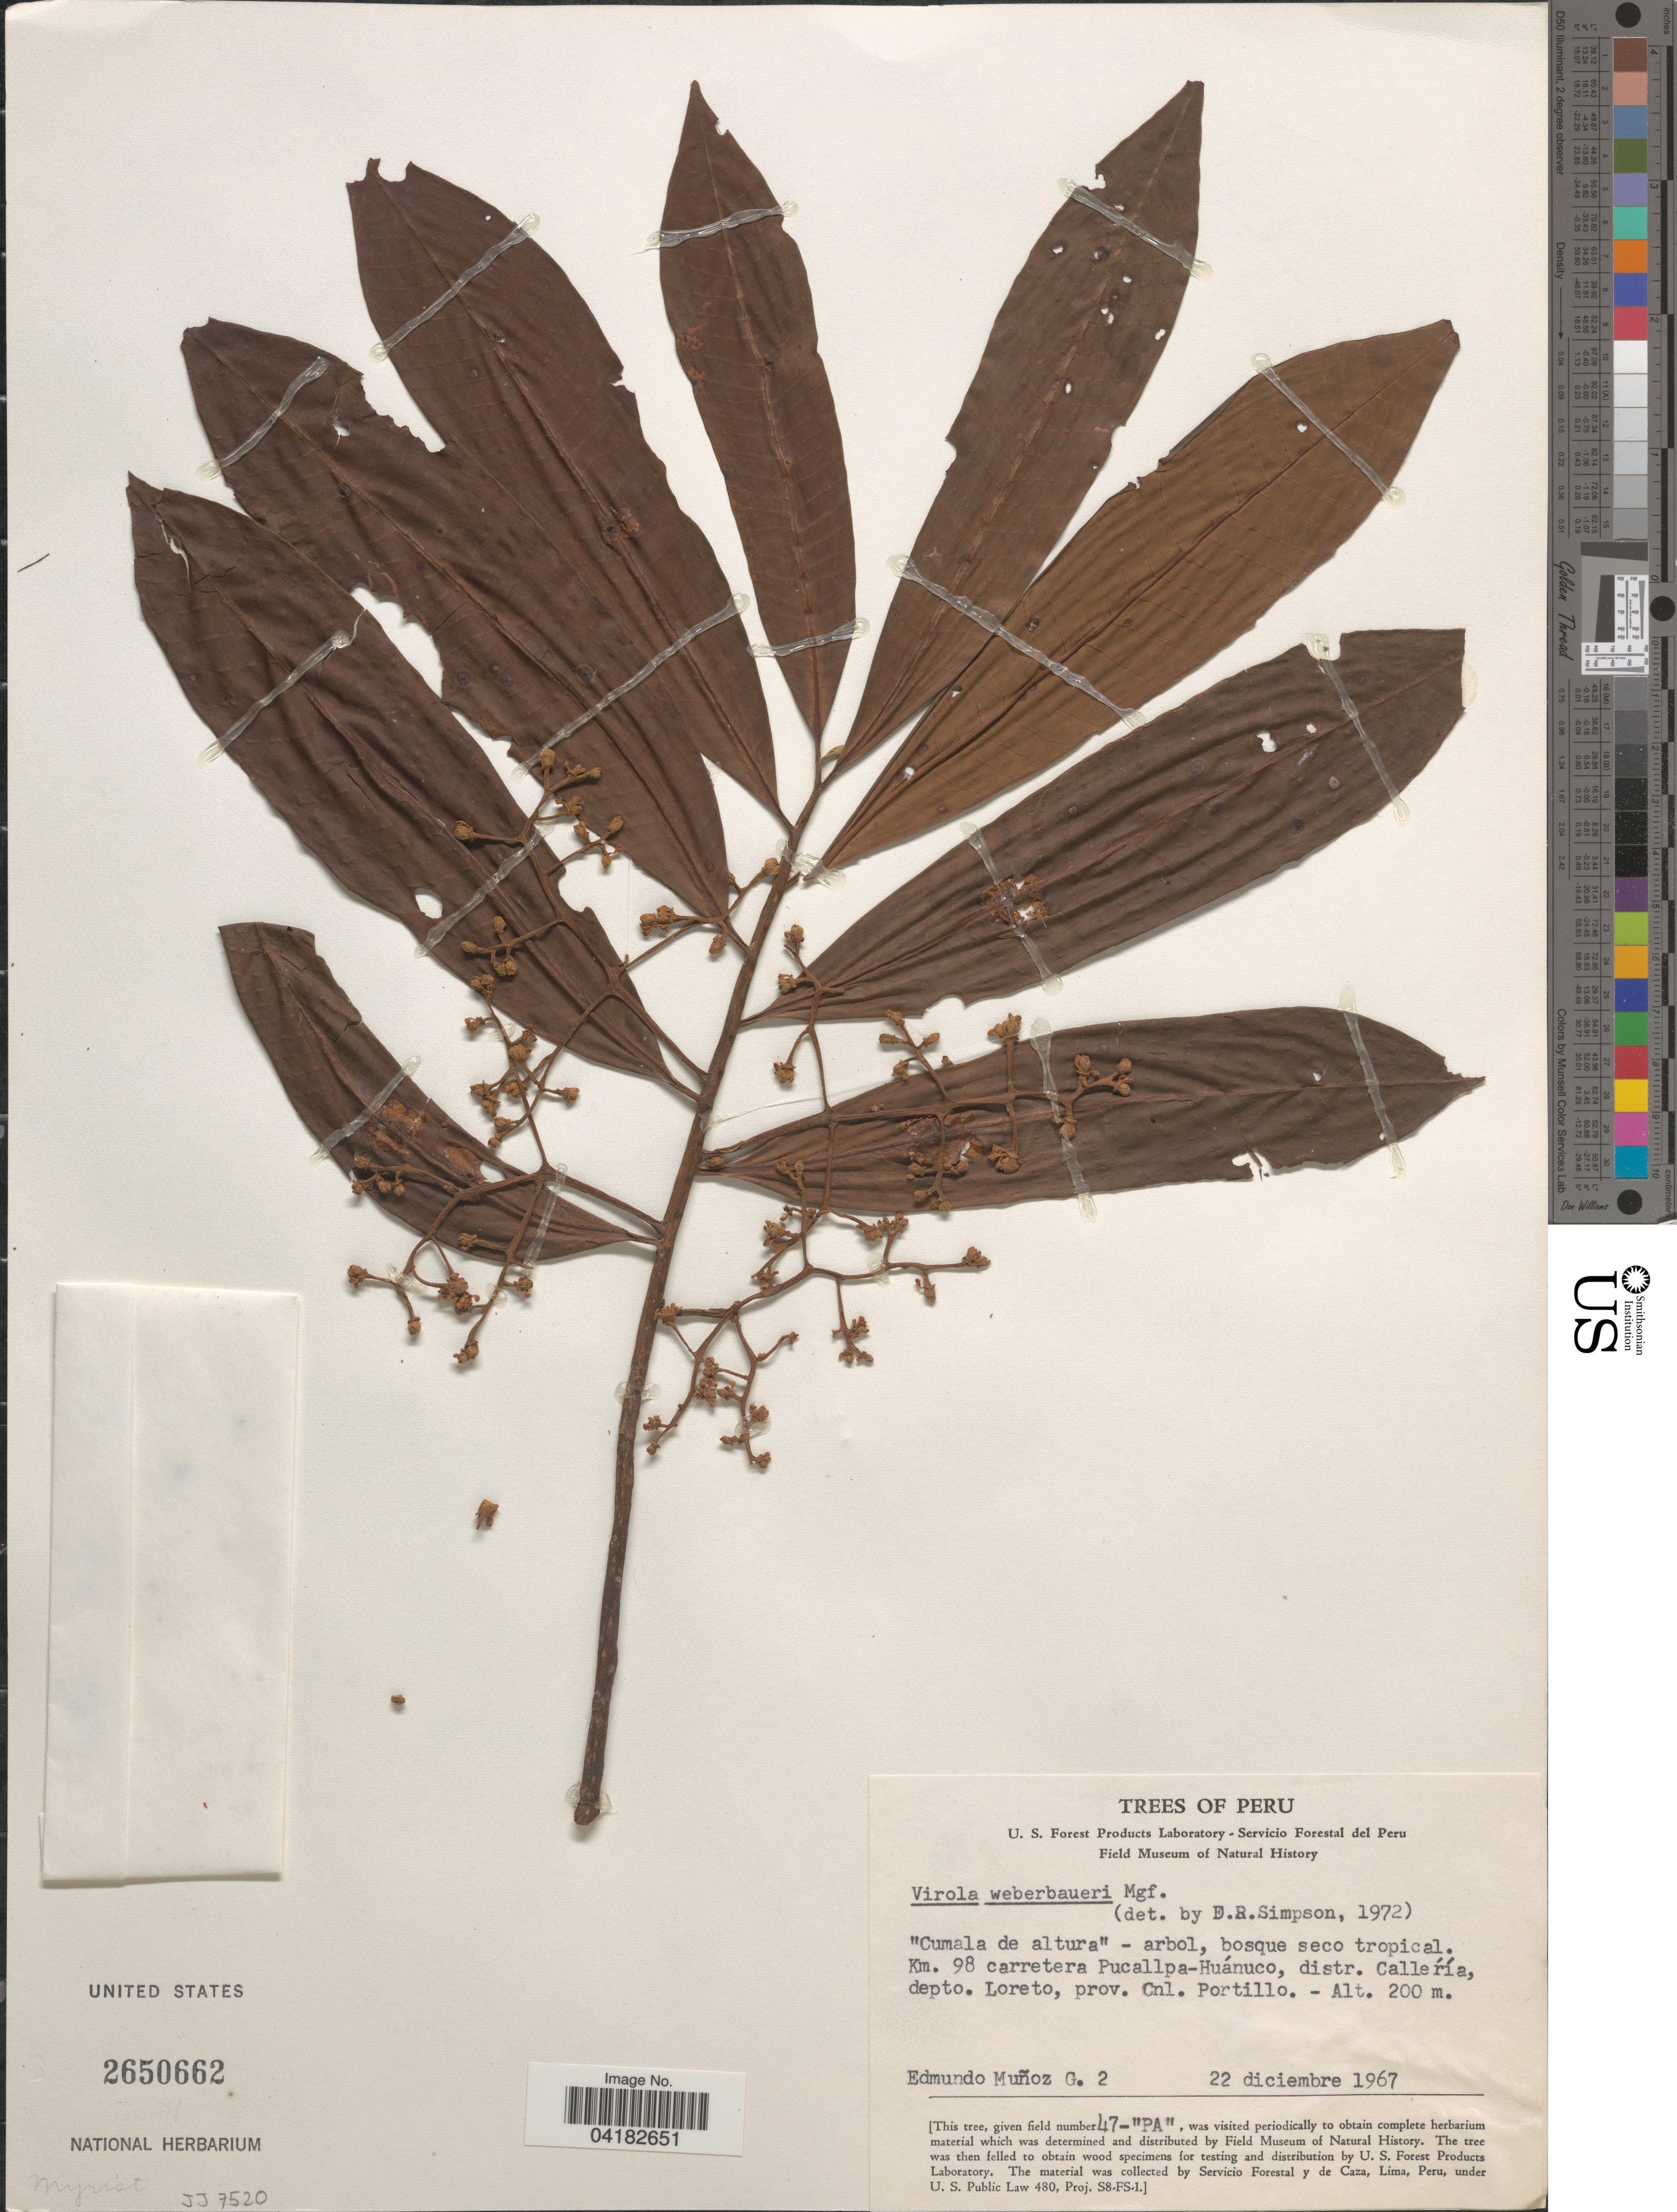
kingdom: Plantae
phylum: Tracheophyta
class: Magnoliopsida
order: Magnoliales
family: Myristicaceae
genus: Virola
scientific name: Virola weberbaueri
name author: Markgr.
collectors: E. Munoz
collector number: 2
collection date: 1967-12-22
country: Peru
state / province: Loreto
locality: Km. 98 carretera Pucallpa-Huánico, distr. Callería, depto. Loreto, prov. Cnl. Portillo.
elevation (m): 200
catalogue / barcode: US 2650662